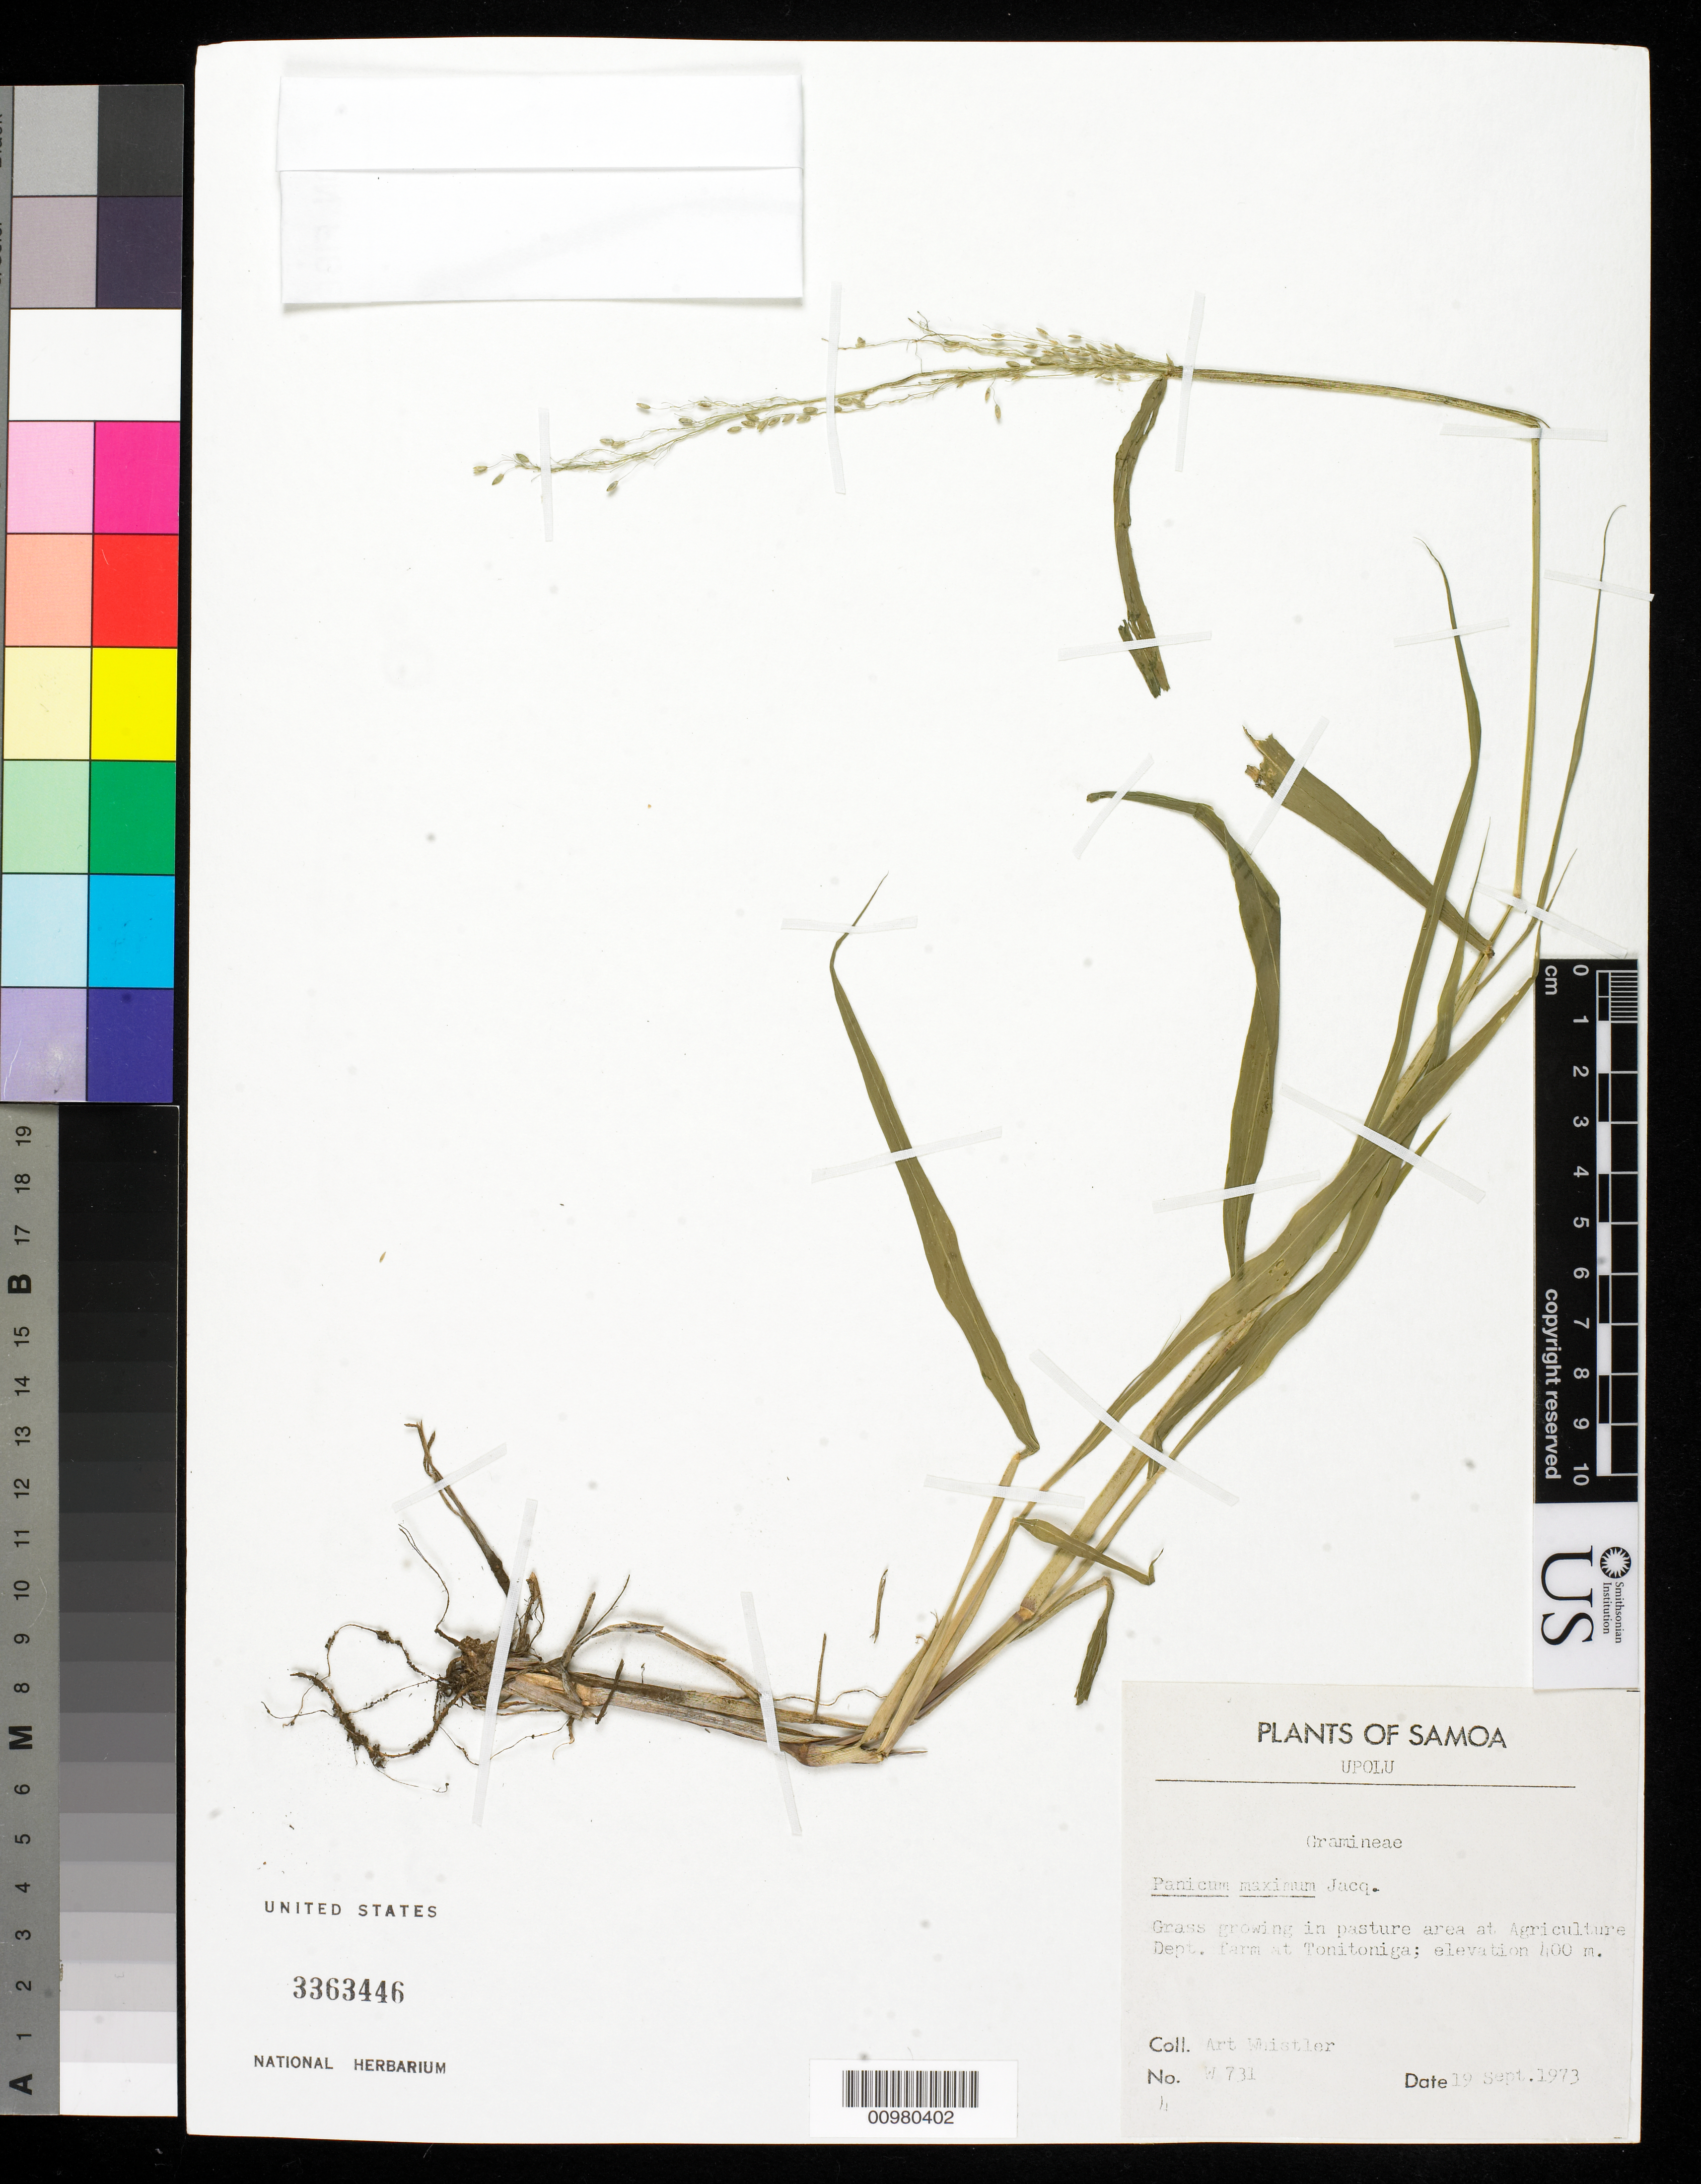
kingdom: Plantae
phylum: Tracheophyta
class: Liliopsida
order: Poales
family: Poaceae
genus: Panicum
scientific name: Panicum maximum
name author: Jacq.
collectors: A. Whistler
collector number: W731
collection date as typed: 19 Sep 1973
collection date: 1973-09-19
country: Samoa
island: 'Upolu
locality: Grass growing in pasture area at Agriculture Dept. farm at Tonitoniga.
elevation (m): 400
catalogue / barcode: US 3363446